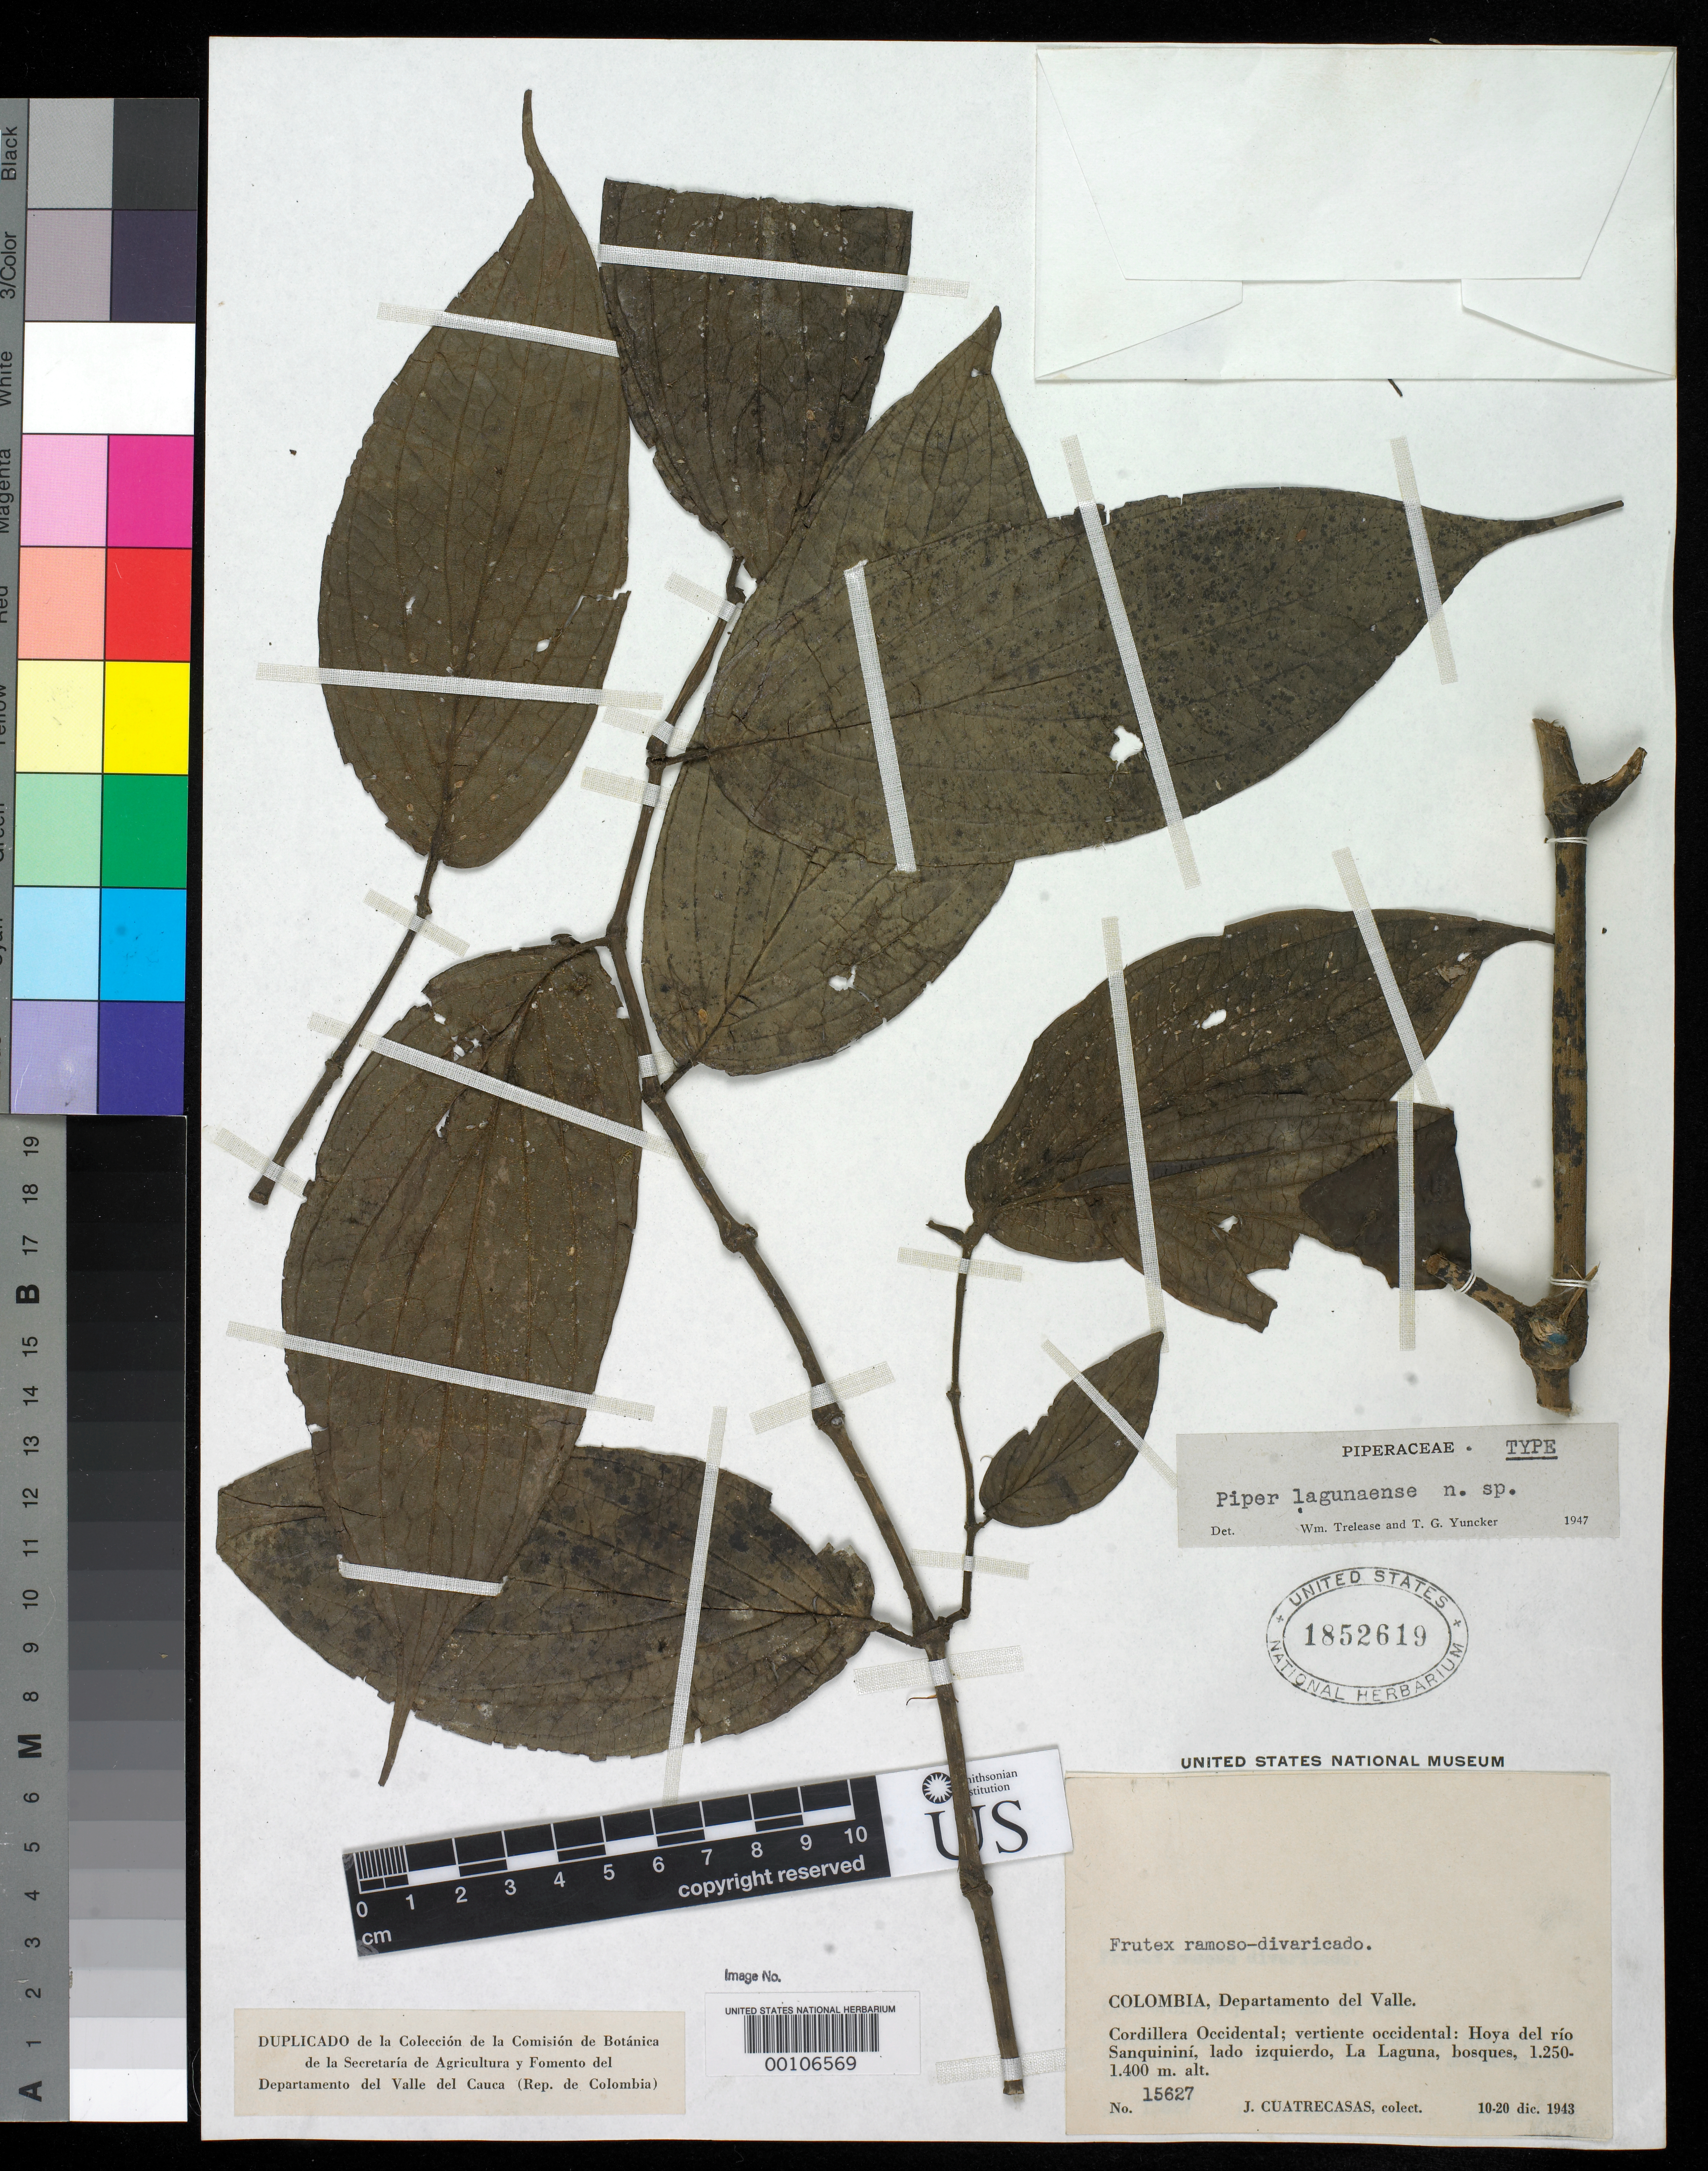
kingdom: Plantae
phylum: Tracheophyta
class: Magnoliopsida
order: Piperales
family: Piperaceae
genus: Piper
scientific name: Piper lagunaense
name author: Trel. & Yunck.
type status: Holotype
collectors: J. Cuatrecasas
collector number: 15627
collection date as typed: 10 Dec 1943 to 20 Dec 1943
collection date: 1943-12-10/1943-12-20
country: Colombia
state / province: Valle del Cauca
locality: Rio Sanquinini Valley, La Laguna.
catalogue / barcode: US 1852619